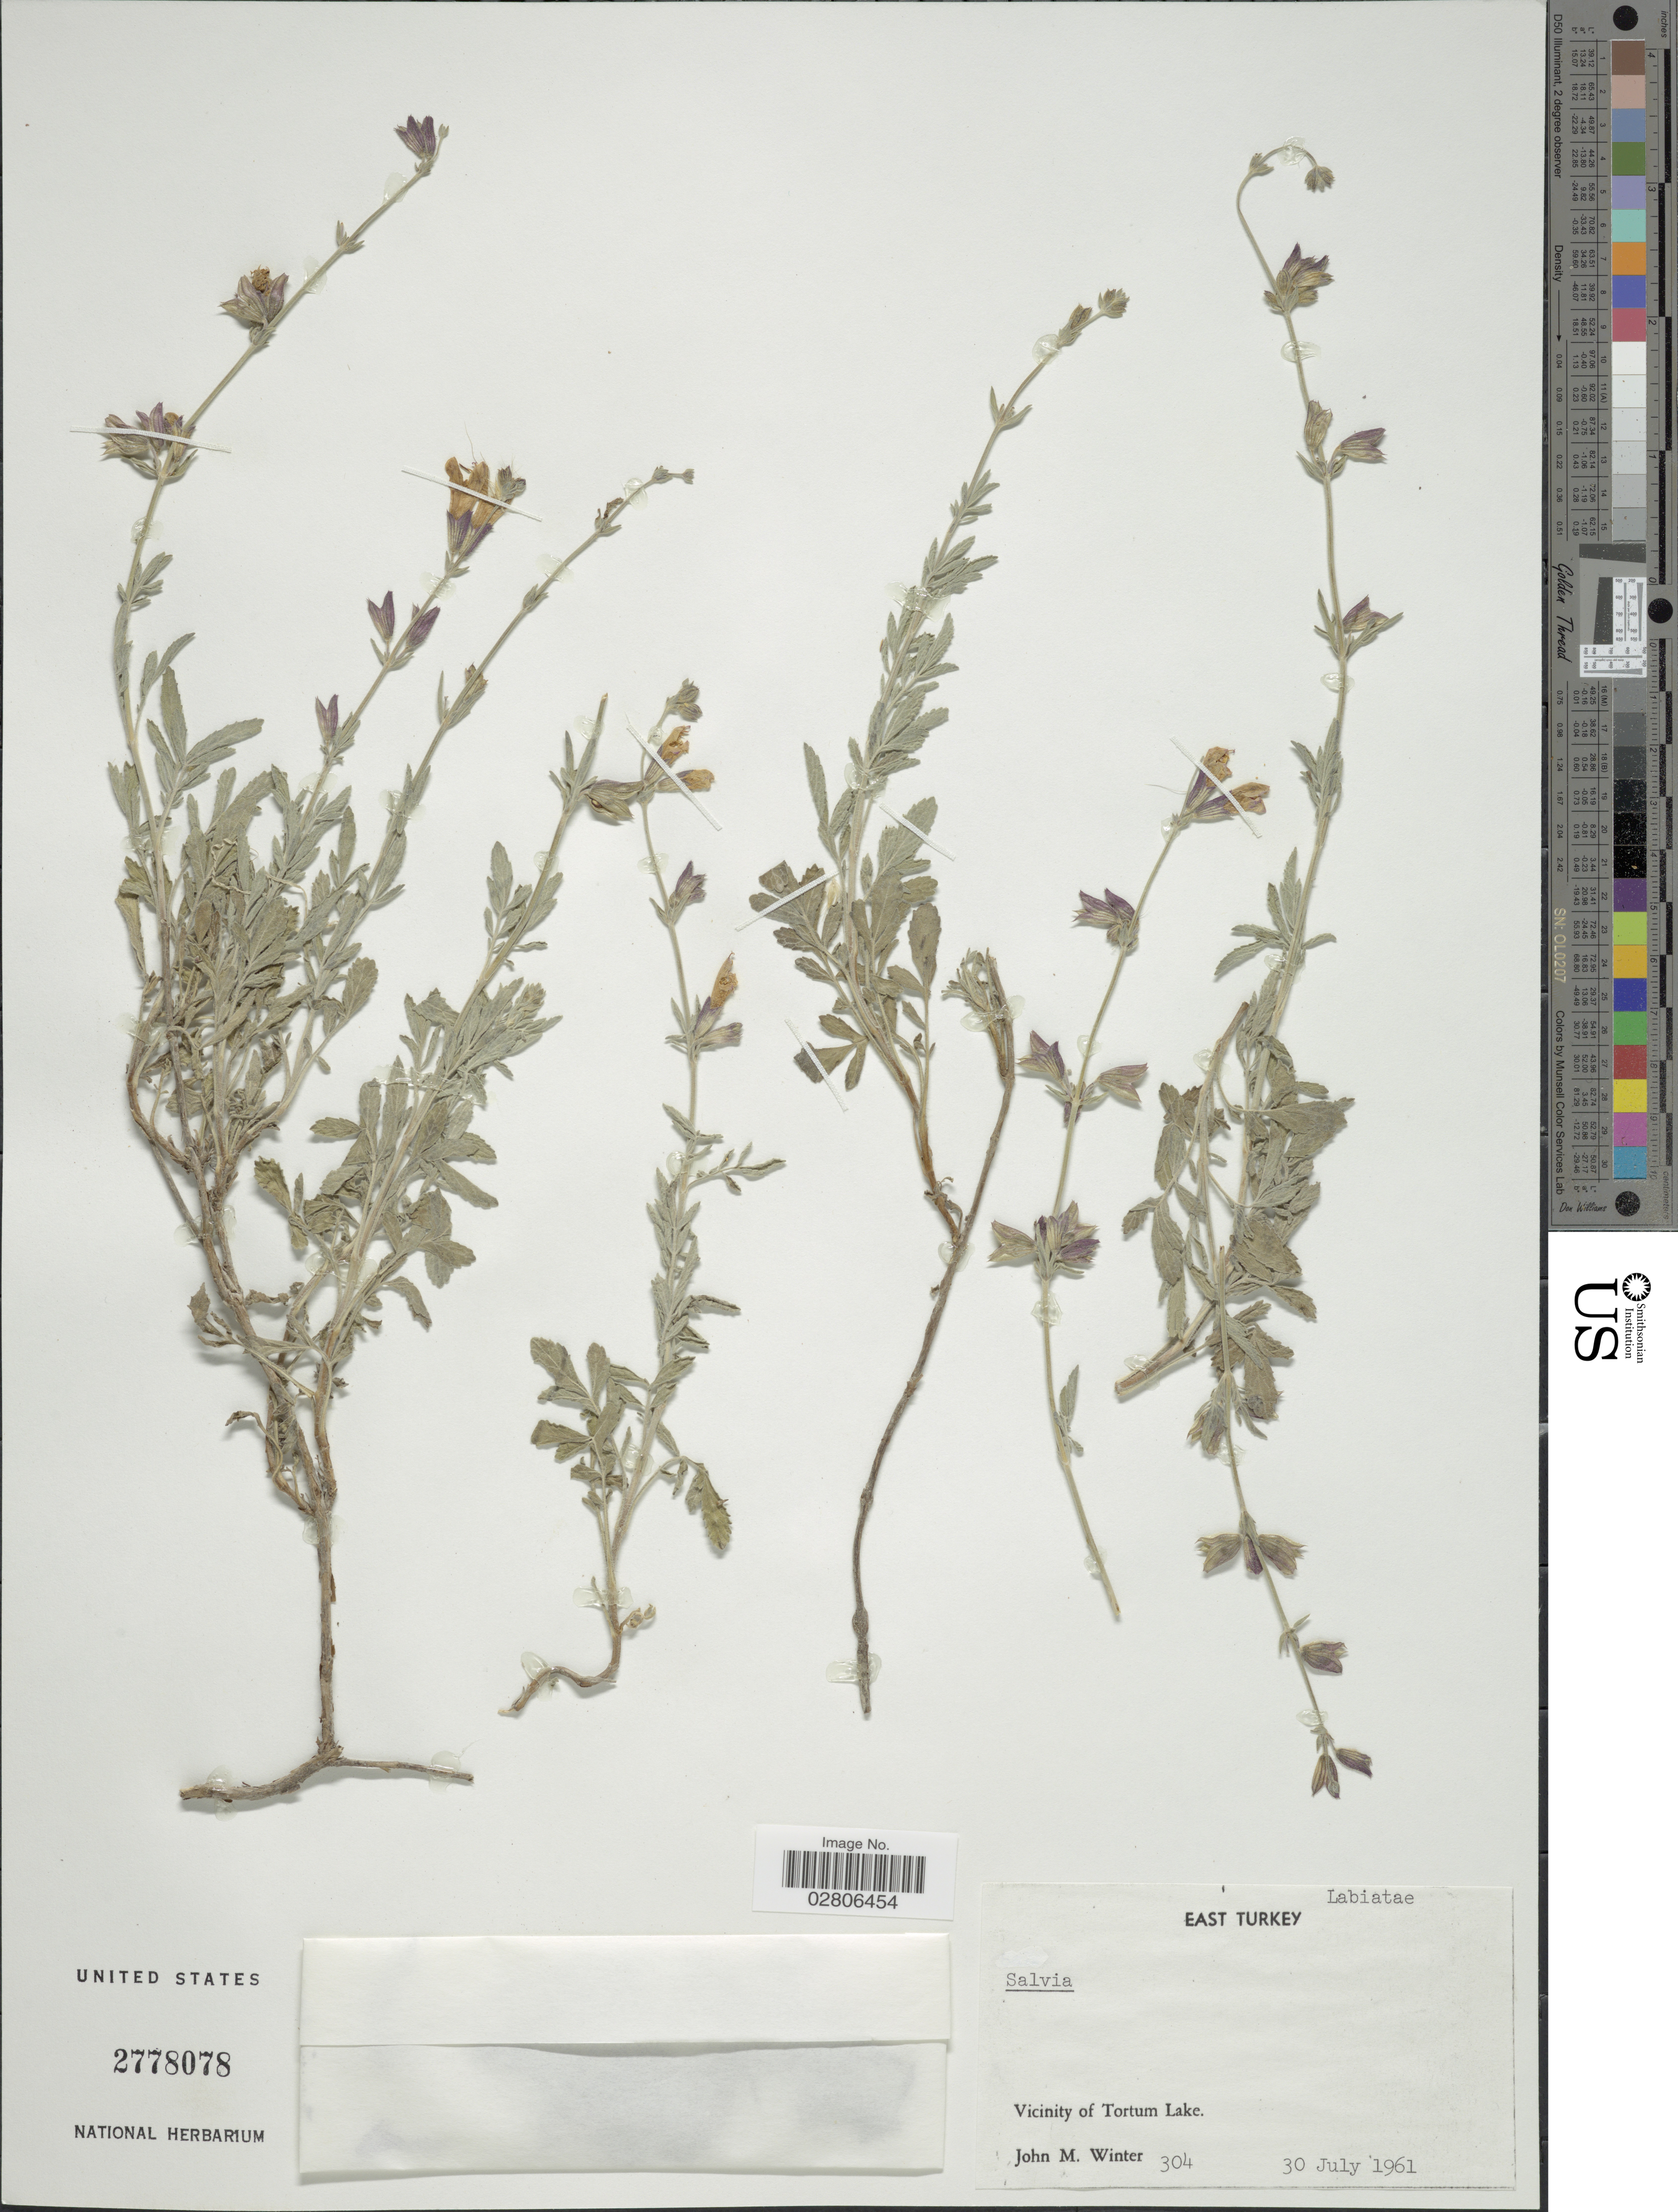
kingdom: Plantae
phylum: Tracheophyta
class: Magnoliopsida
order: Lamiales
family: Lamiaceae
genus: Salvia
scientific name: Salvia sp.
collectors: J. M. Winter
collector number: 304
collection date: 1961-07-30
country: Turkey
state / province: Erzurum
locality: East Turkey. Vicinity of Tortum Lake.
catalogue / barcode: US 2778078